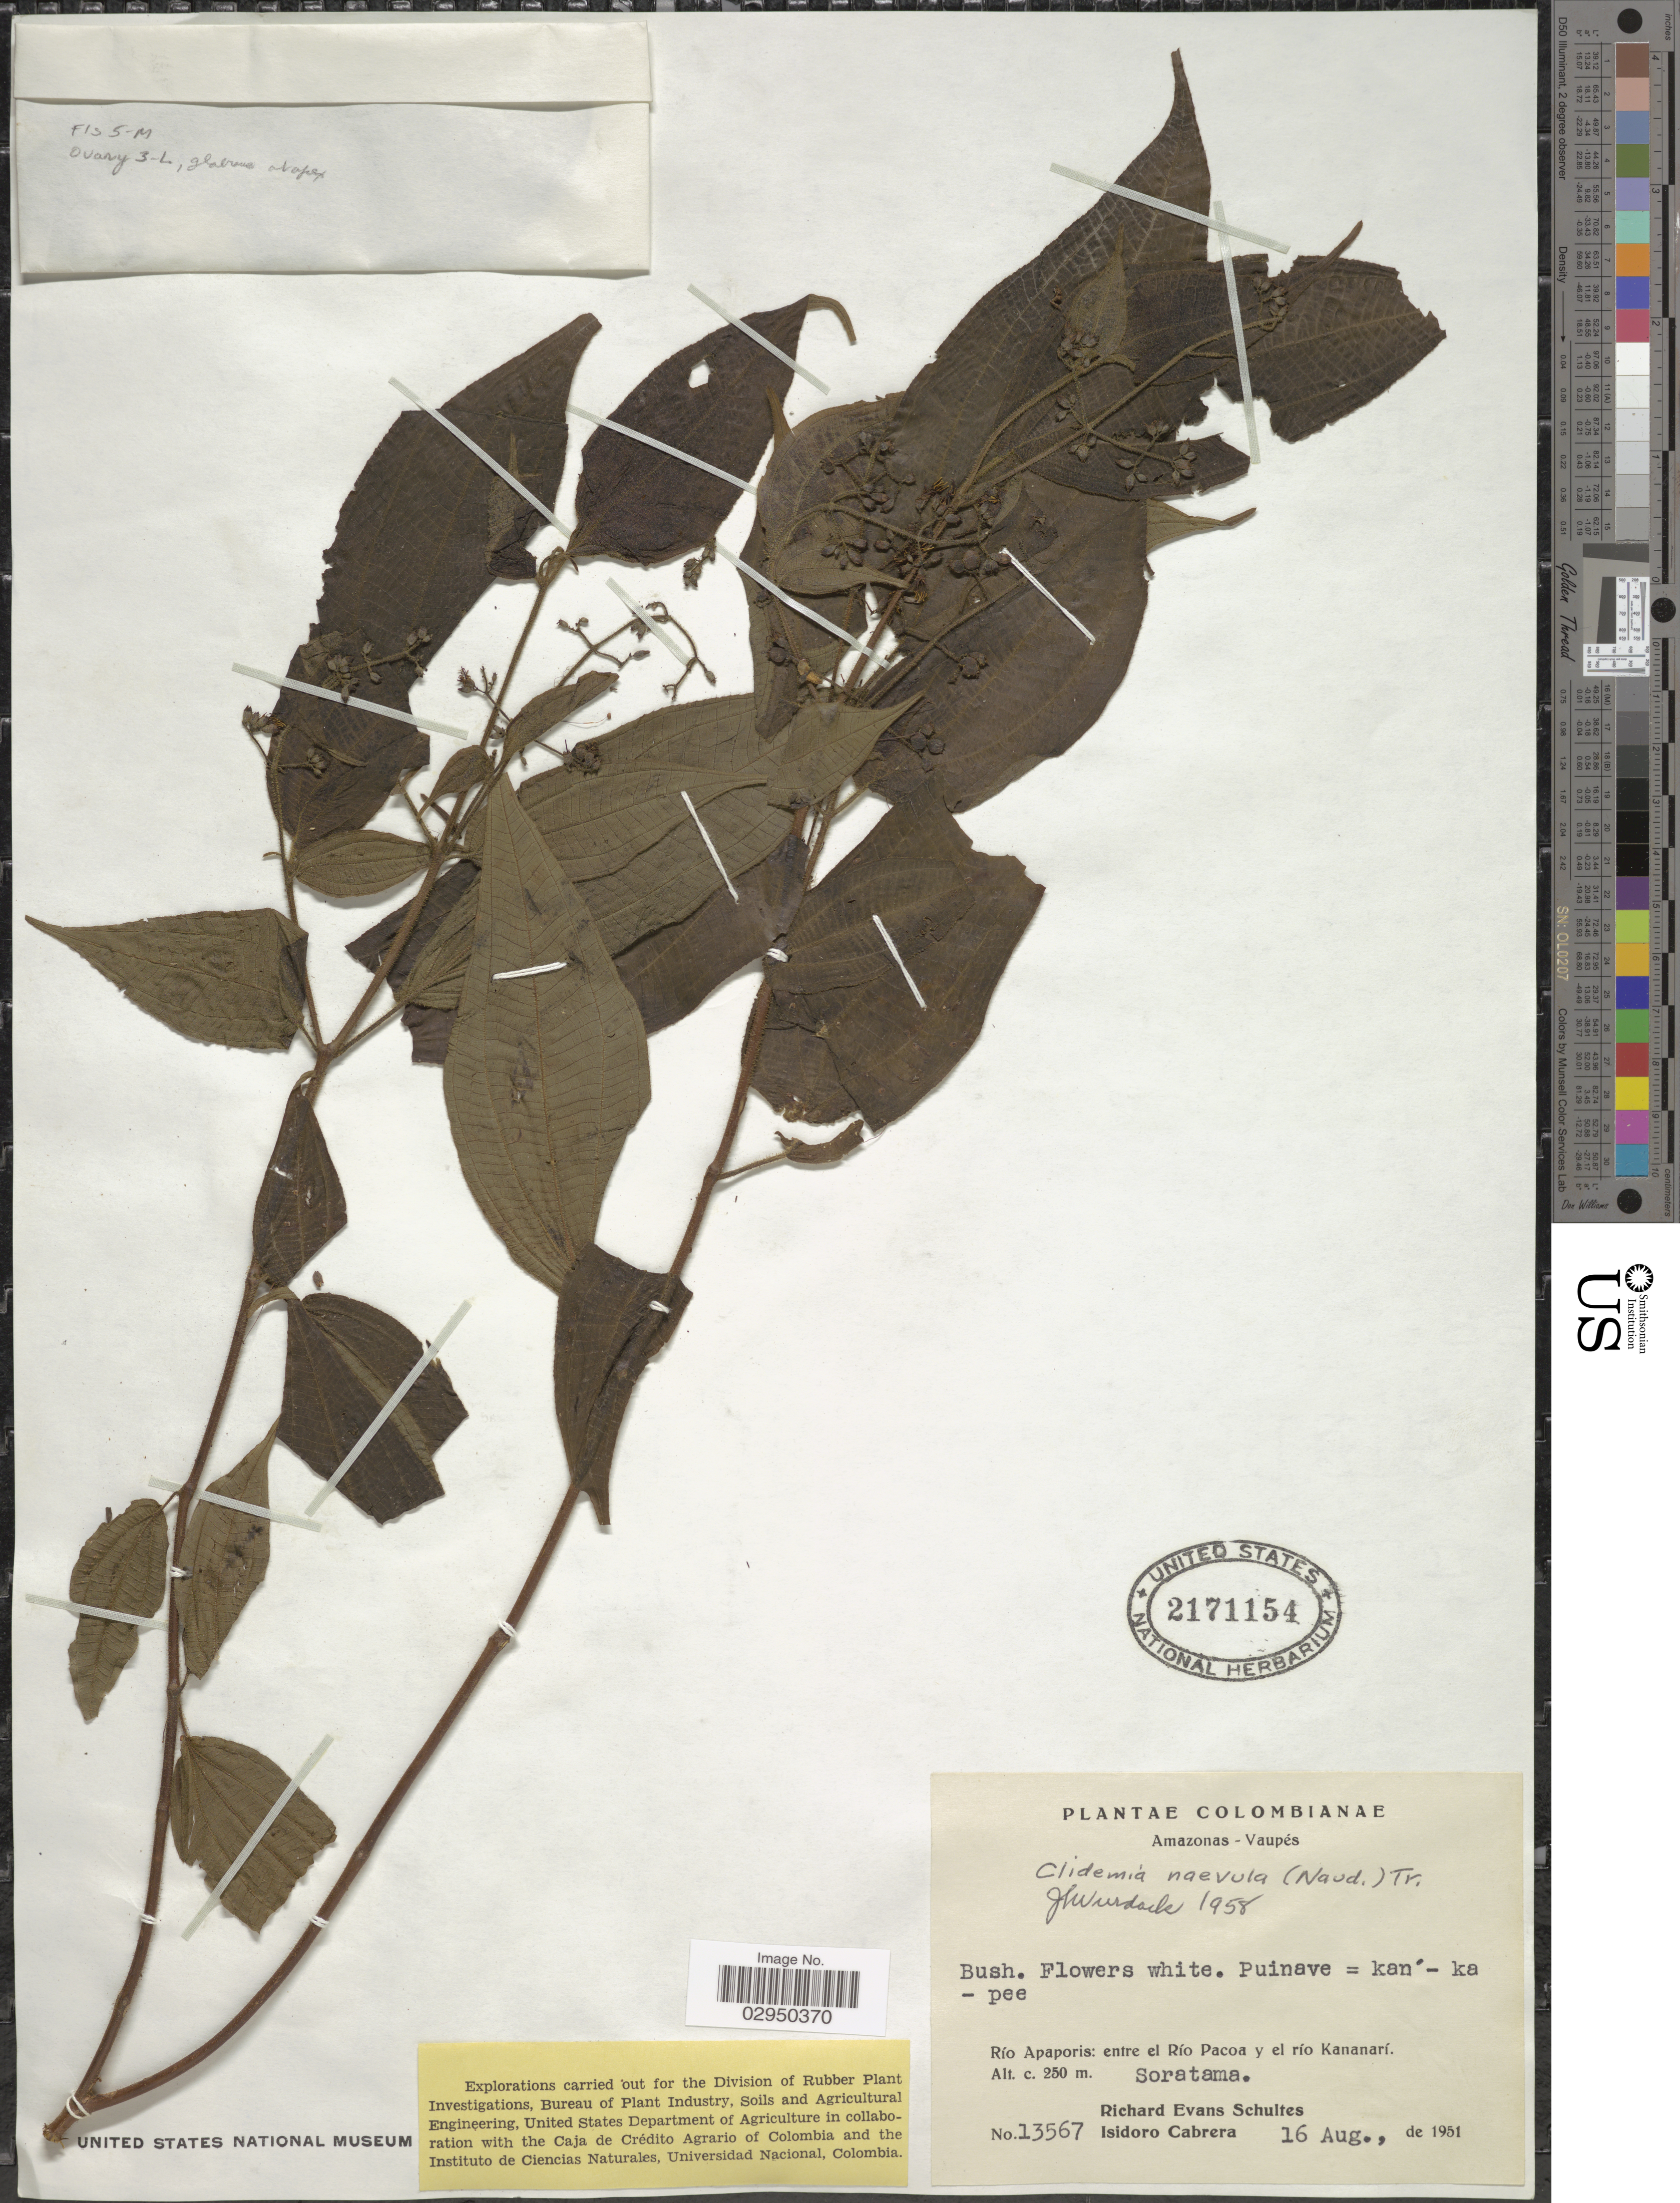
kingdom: Plantae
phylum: Tracheophyta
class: Magnoliopsida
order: Myrtales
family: Melastomataceae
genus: Clidemia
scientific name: Clidemia japurensis var. heterobasis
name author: (DC.) Wurdack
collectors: R. E. Schultes & I. Cabrera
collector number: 13567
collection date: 1951-08-16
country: Colombia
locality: Amazonas - Vaupés. Río Apaporis: entre el Río Pacoa y el río Kananarí. Soratama. [unsure placement]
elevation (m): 250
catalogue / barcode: US 2171154